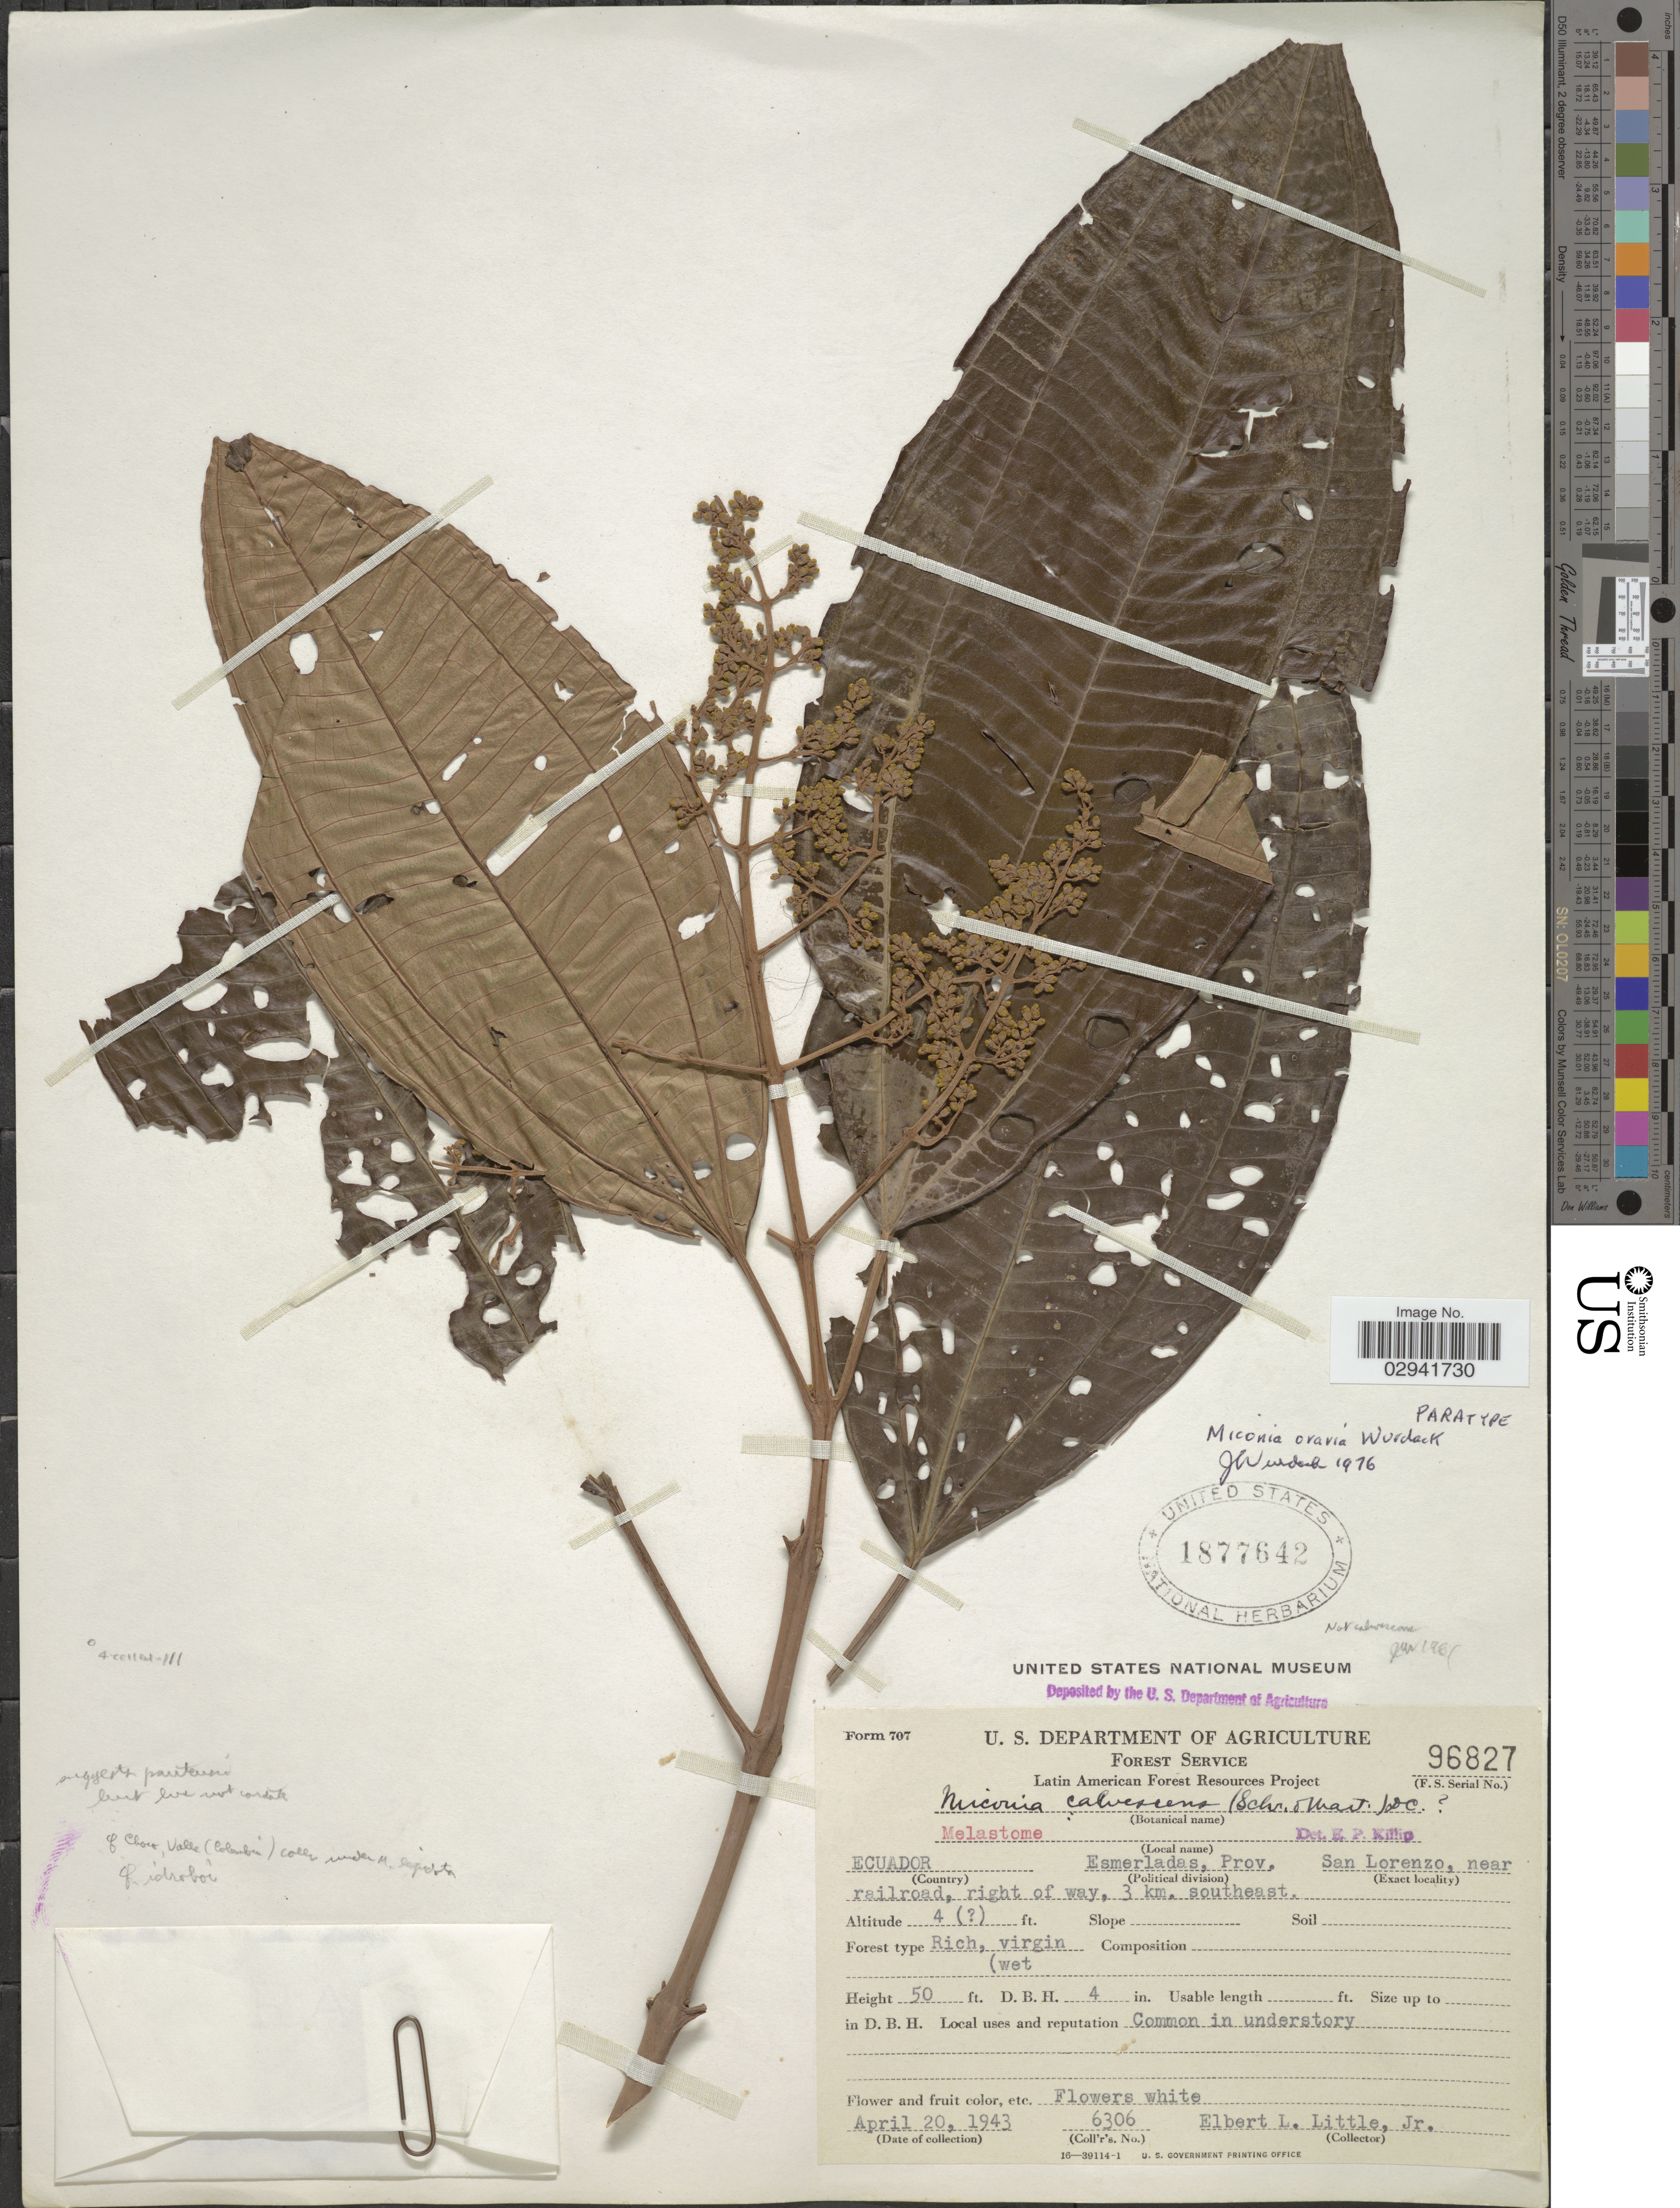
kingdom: Plantae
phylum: Tracheophyta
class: Magnoliopsida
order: Myrtales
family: Melastomataceae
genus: Miconia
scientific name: Miconia oraria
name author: Wurdack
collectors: E. L. Little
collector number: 6306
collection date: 1943-04-20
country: Ecuador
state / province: Esmeraldas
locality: Esmeraldas, Prov. San Lorenzo, near railroad, right of way, 3 km. southeast.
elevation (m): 1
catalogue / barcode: US 1877642